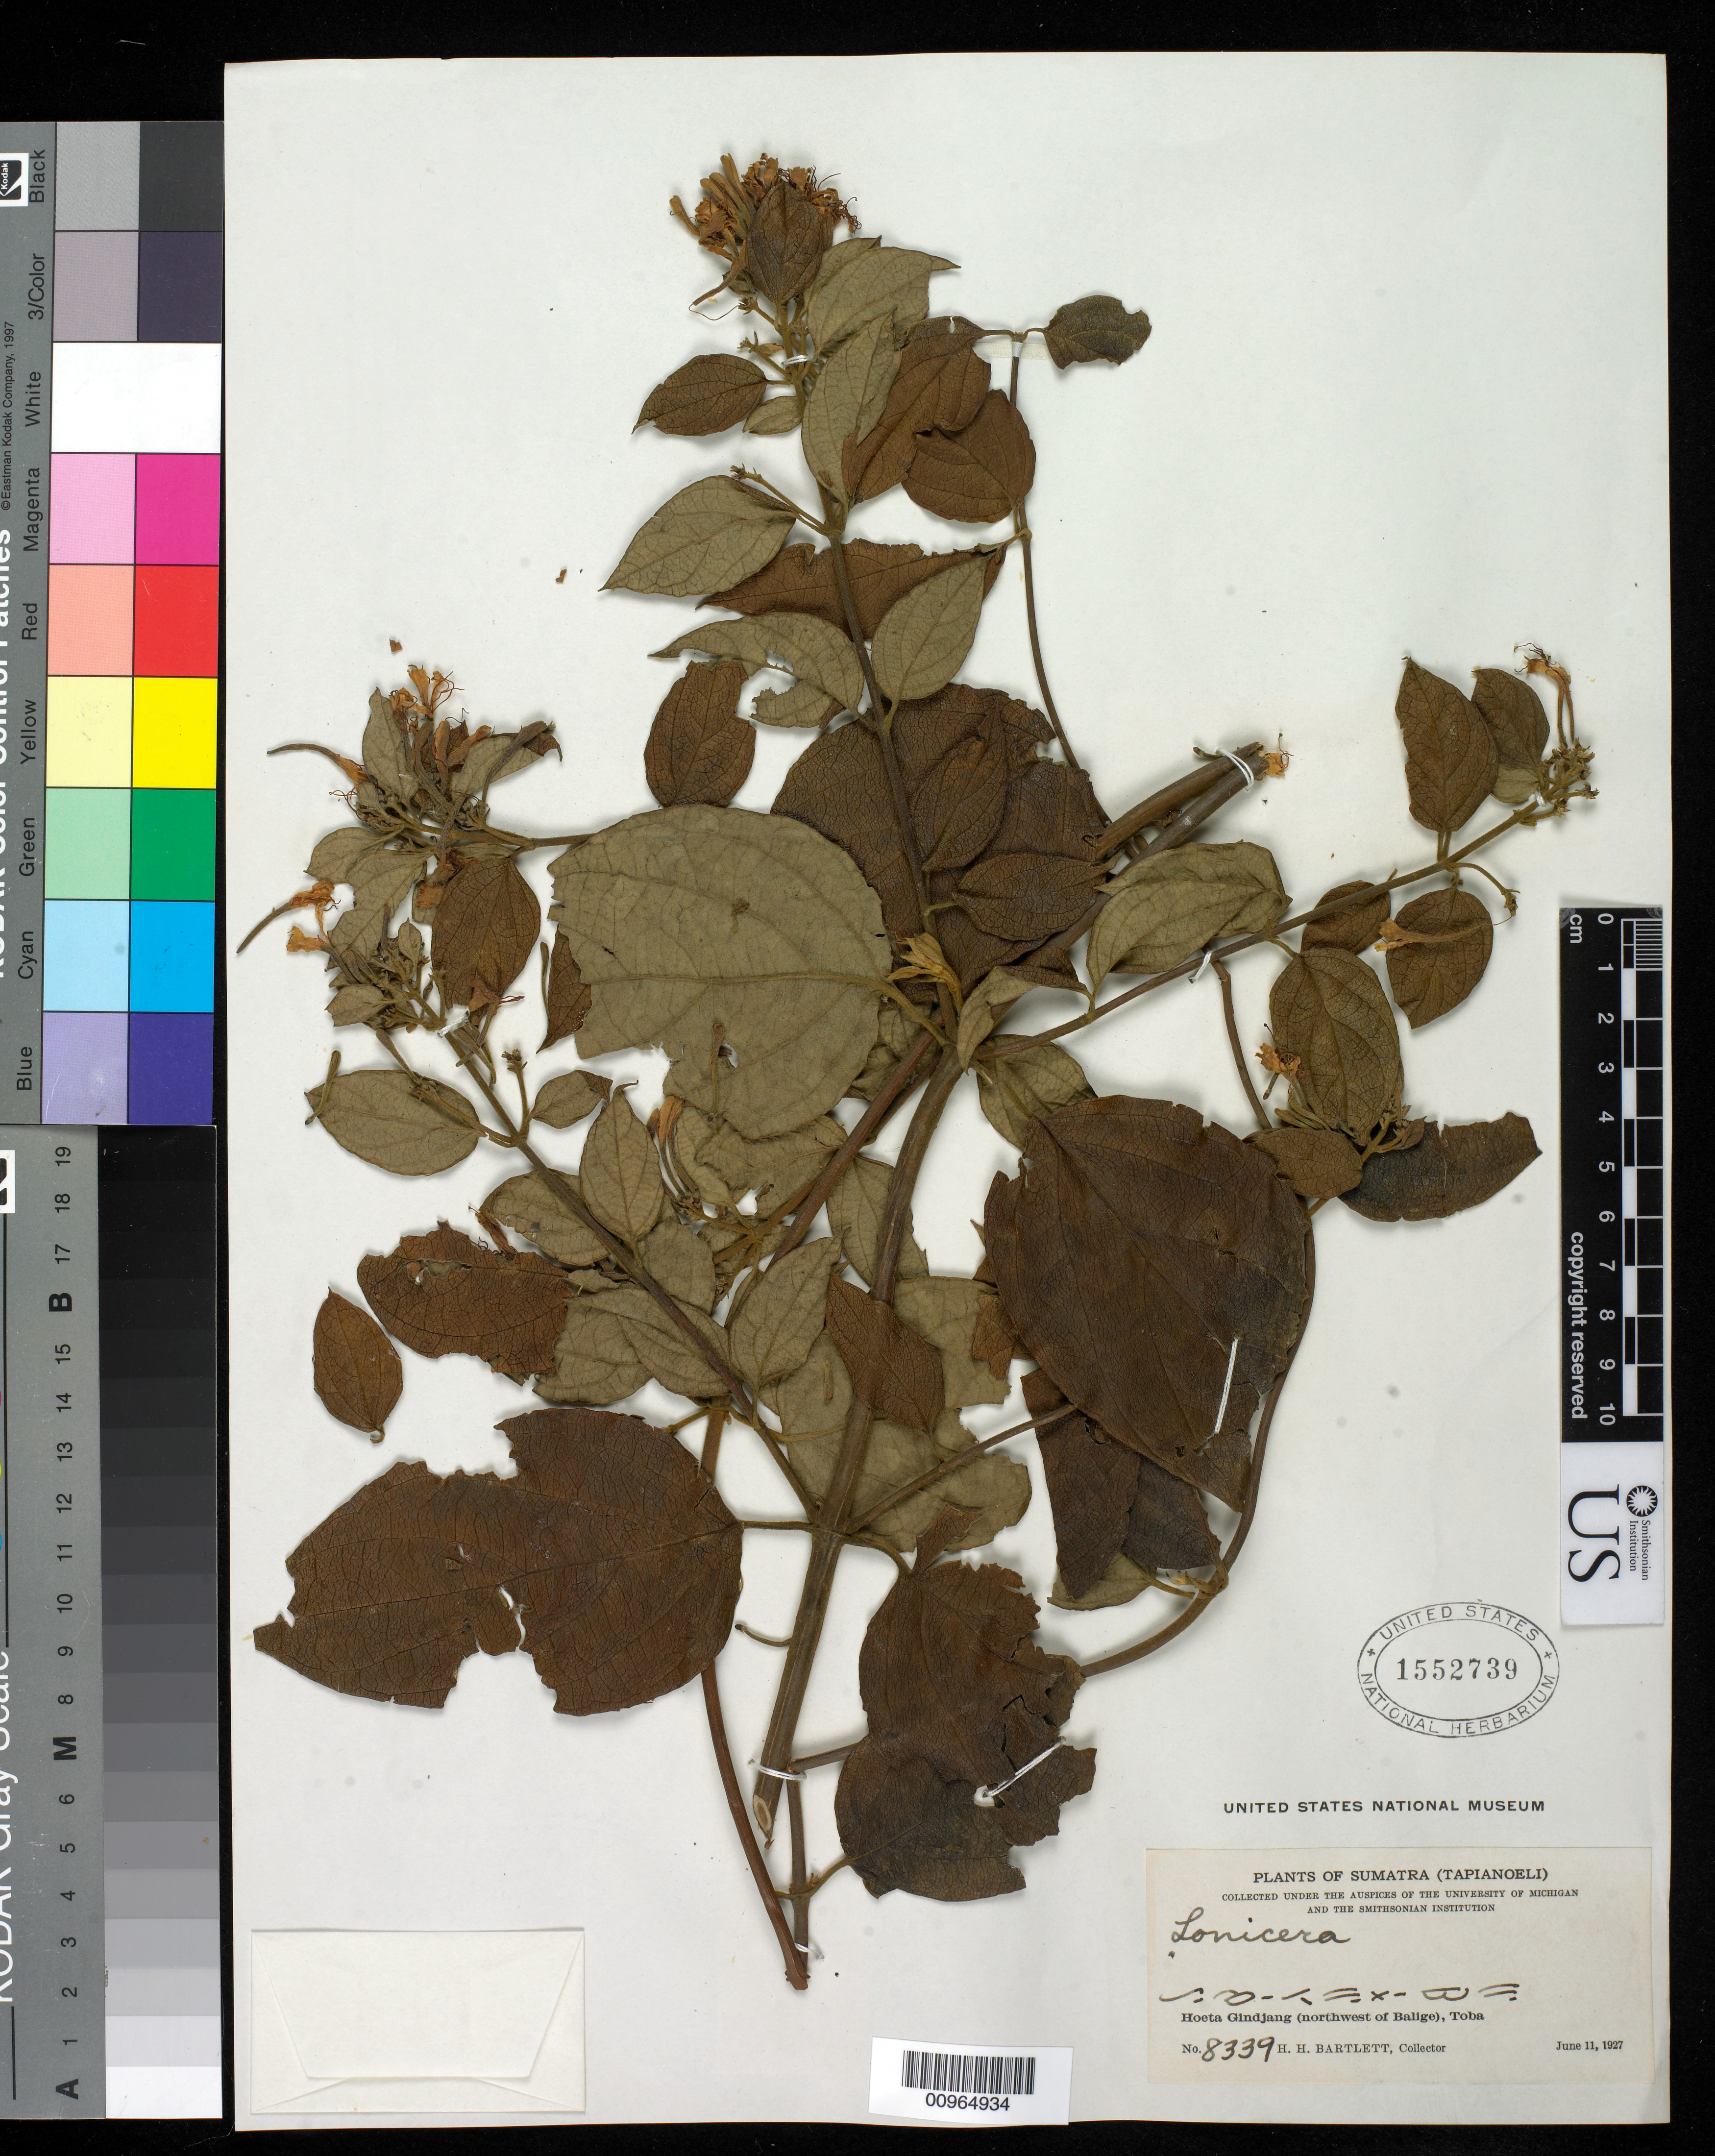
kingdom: Plantae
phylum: Tracheophyta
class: Magnoliopsida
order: Dipsacales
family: Caprifoliaceae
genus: Lonicera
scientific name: Lonicera sp.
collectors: H. H. Bartlett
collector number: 8339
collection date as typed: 11 Jun 1927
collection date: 1927-06-11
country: Indonesia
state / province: Sumatra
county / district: North Sumatra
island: Sumatra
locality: Hoeta Gindjang (northwest of Balige), Toba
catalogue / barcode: US 1552739